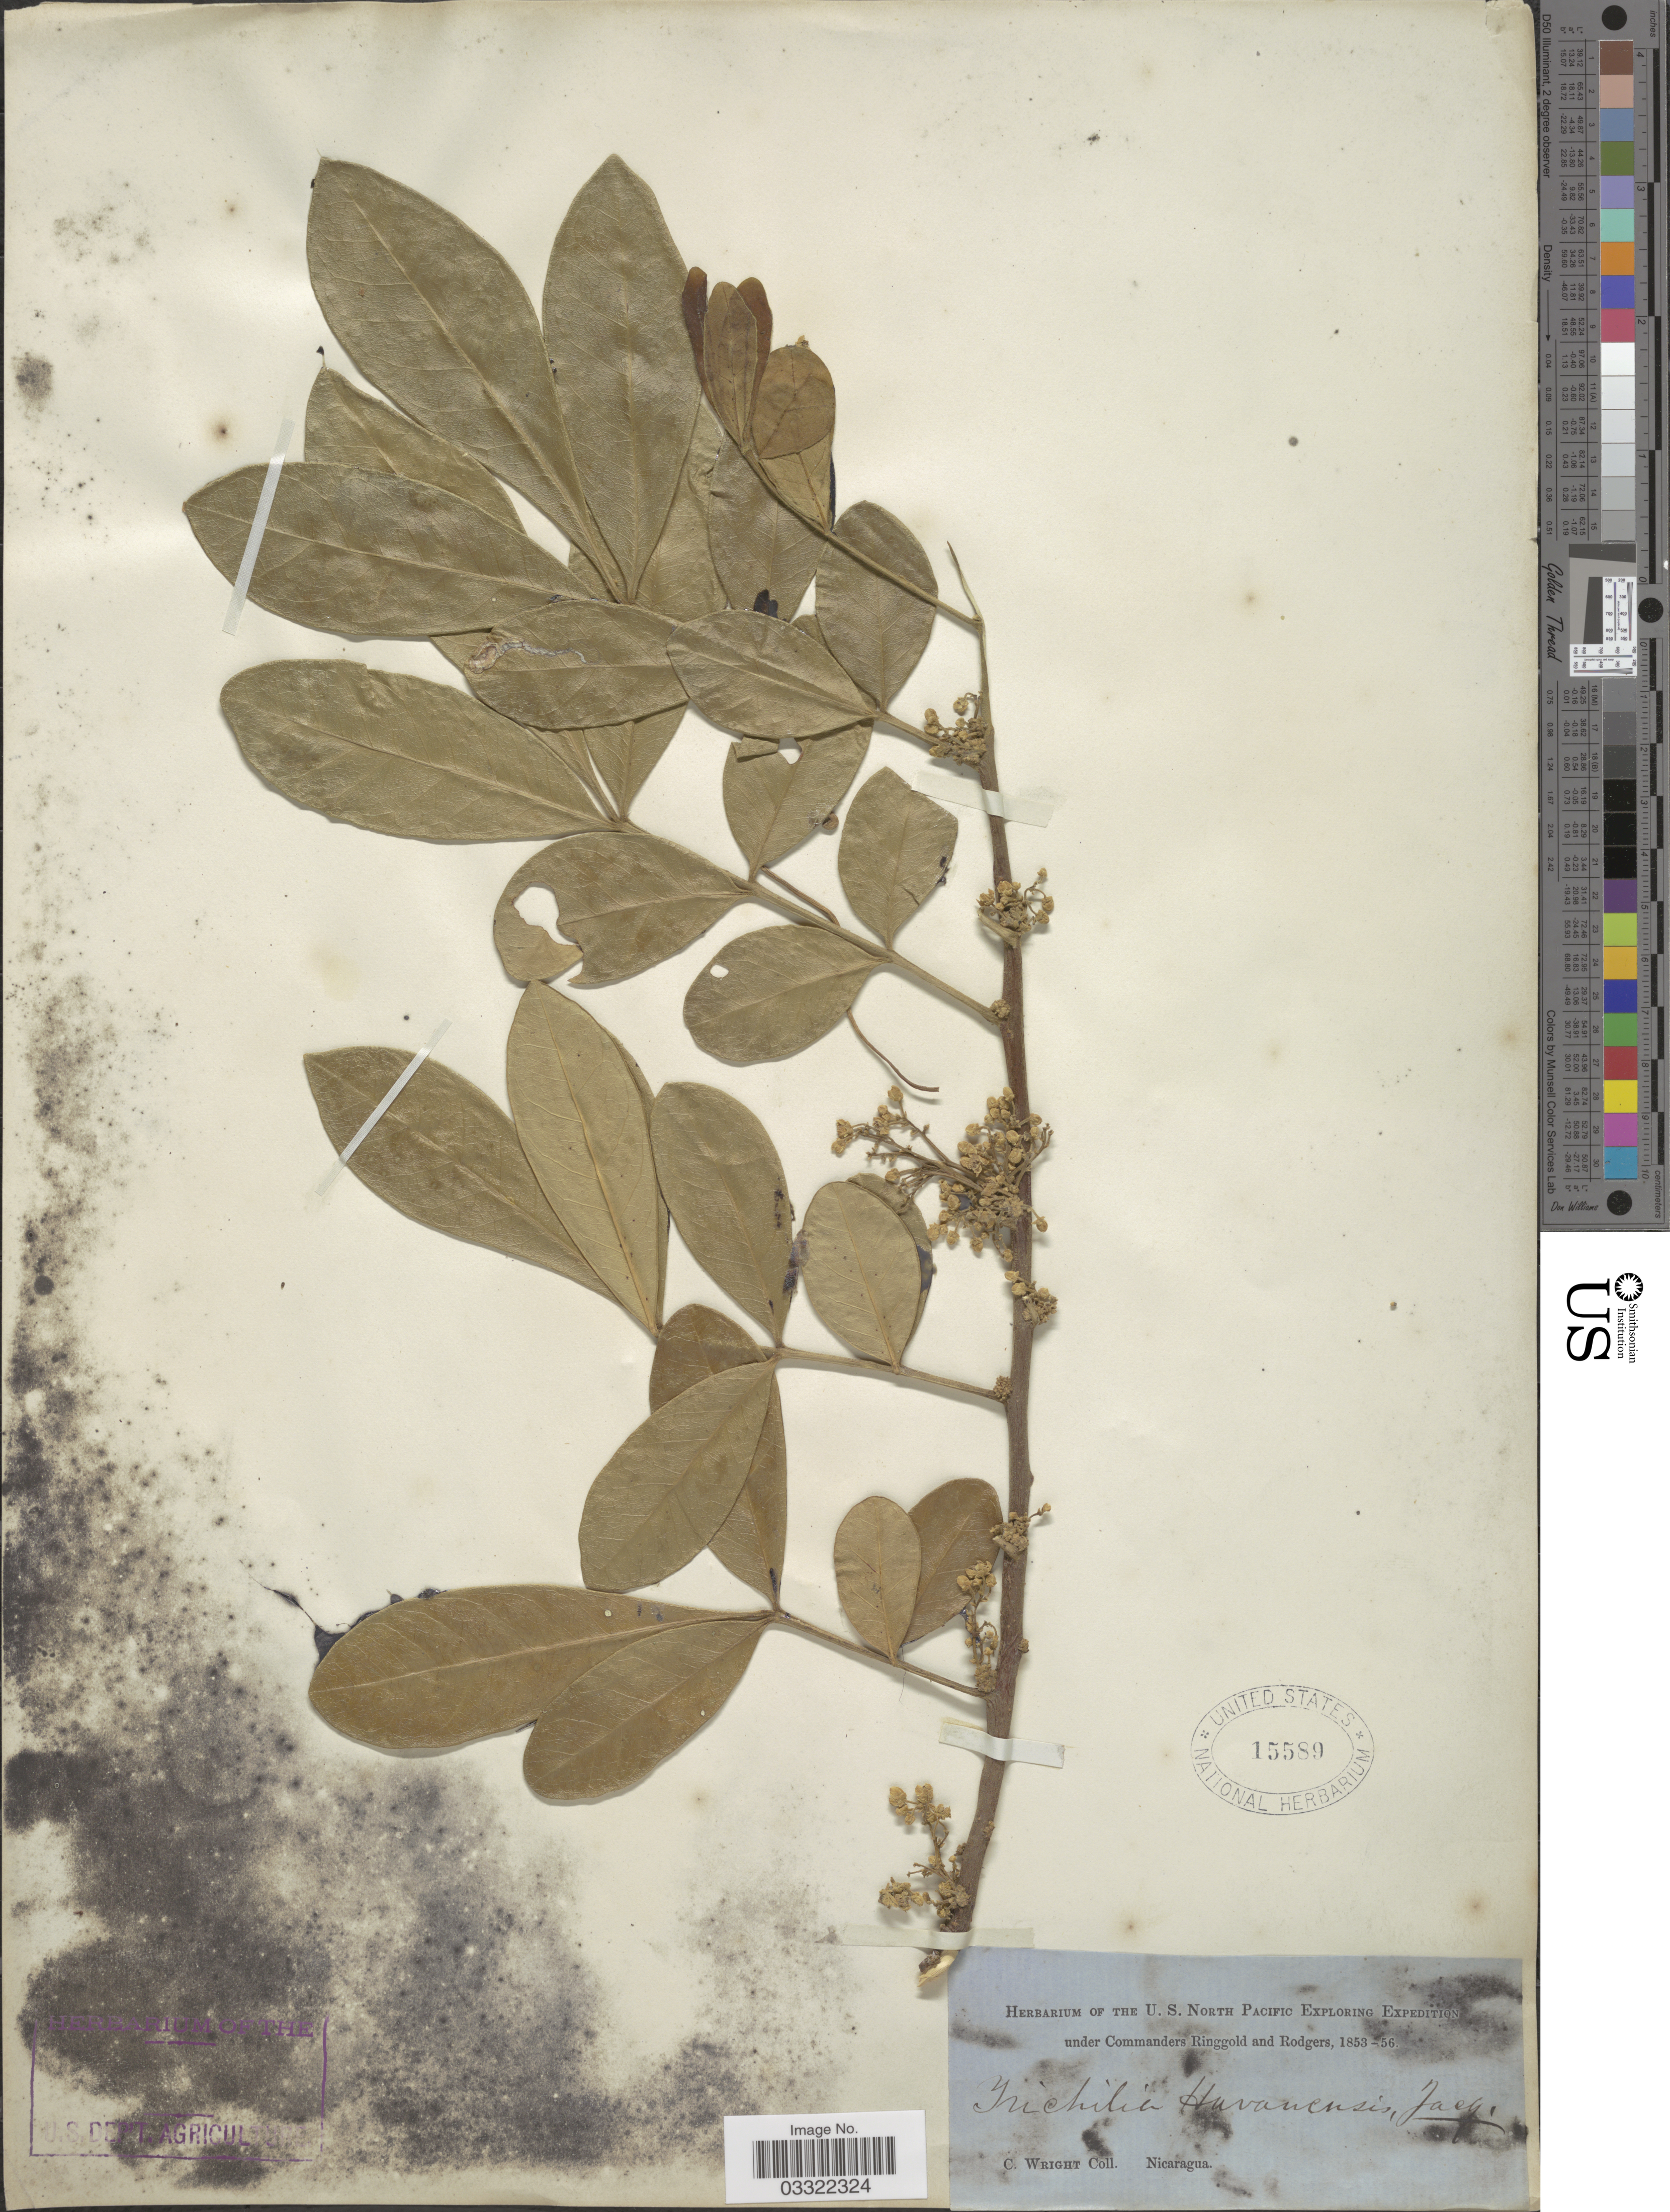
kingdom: Plantae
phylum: Tracheophyta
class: Magnoliopsida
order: Sapindales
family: Meliaceae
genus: Trichilia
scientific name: Trichilia havanensis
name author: Jacq.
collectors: C. Wright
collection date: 1853/1856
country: Nicaragua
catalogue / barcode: US 15589